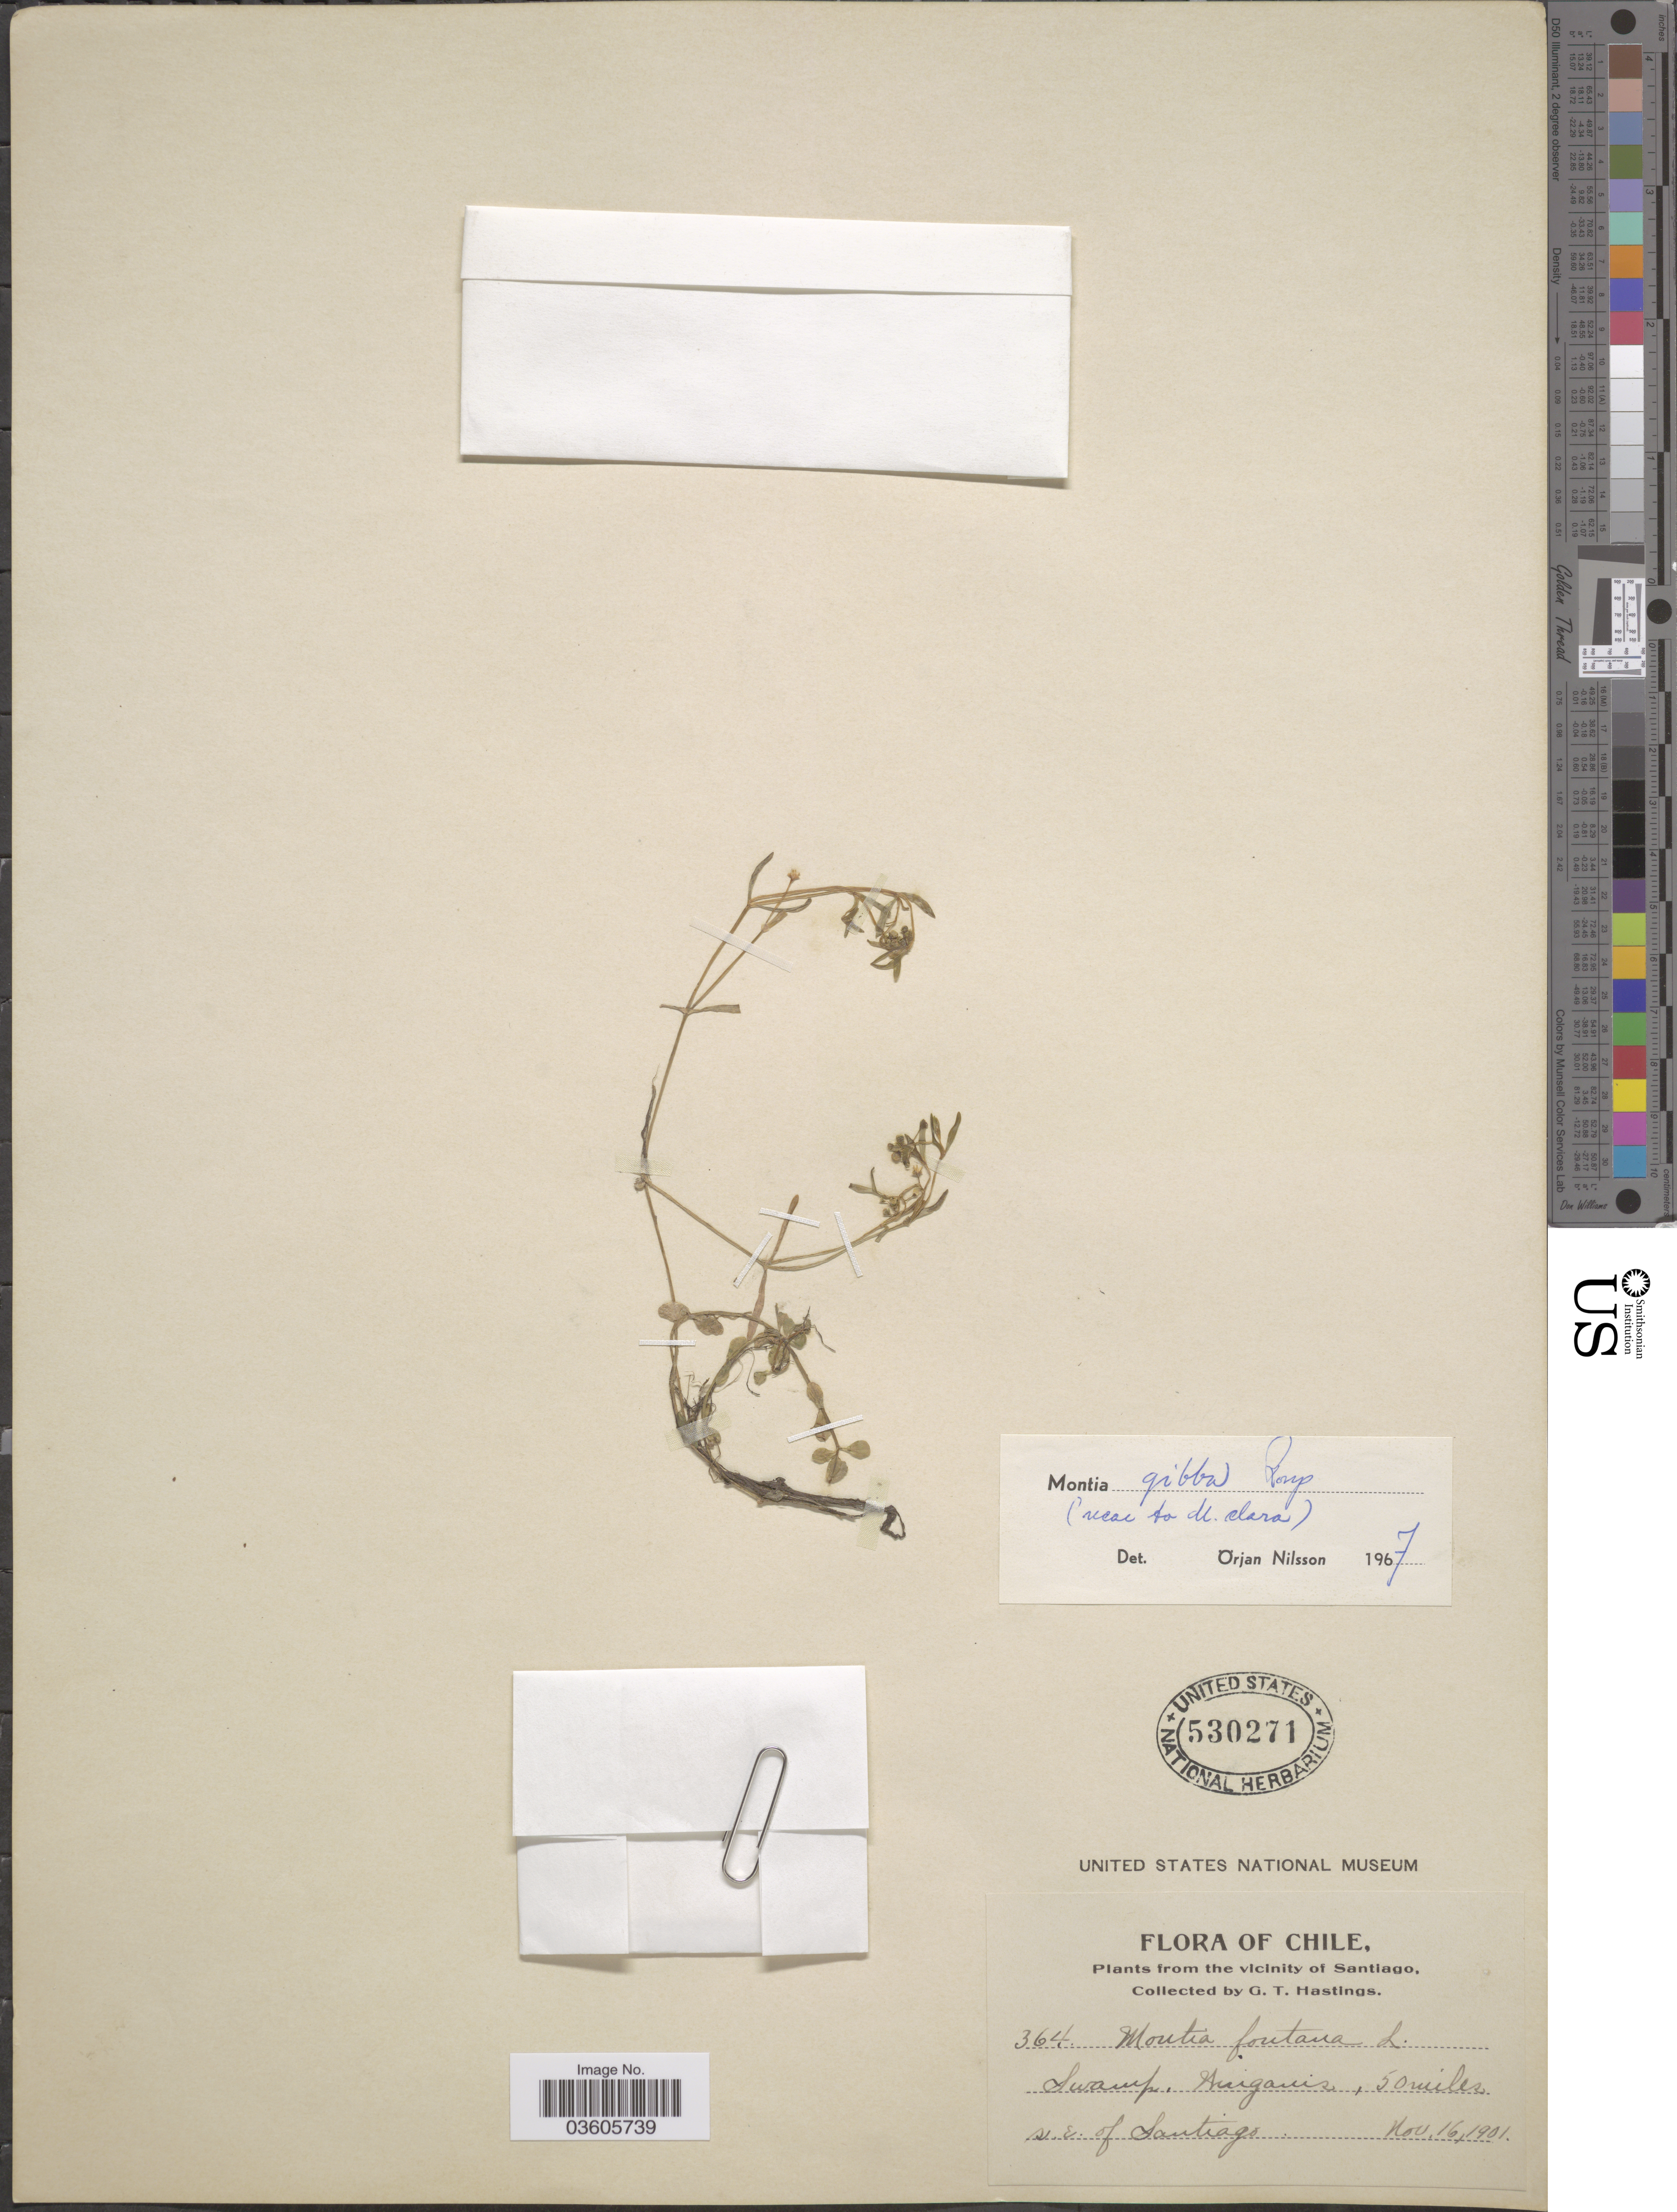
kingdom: Plantae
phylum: Tracheophyta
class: Magnoliopsida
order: Caryophyllales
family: Montiaceae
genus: Montia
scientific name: Montia gibba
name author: Griseb.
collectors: G. Hastings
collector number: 364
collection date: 1901-11-16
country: Chile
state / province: Región Metropolitana (RM)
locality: Vicinity of Santiago. Muigauis [interpreted], 50 miles, S.E. of Santiago.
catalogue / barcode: US 530271